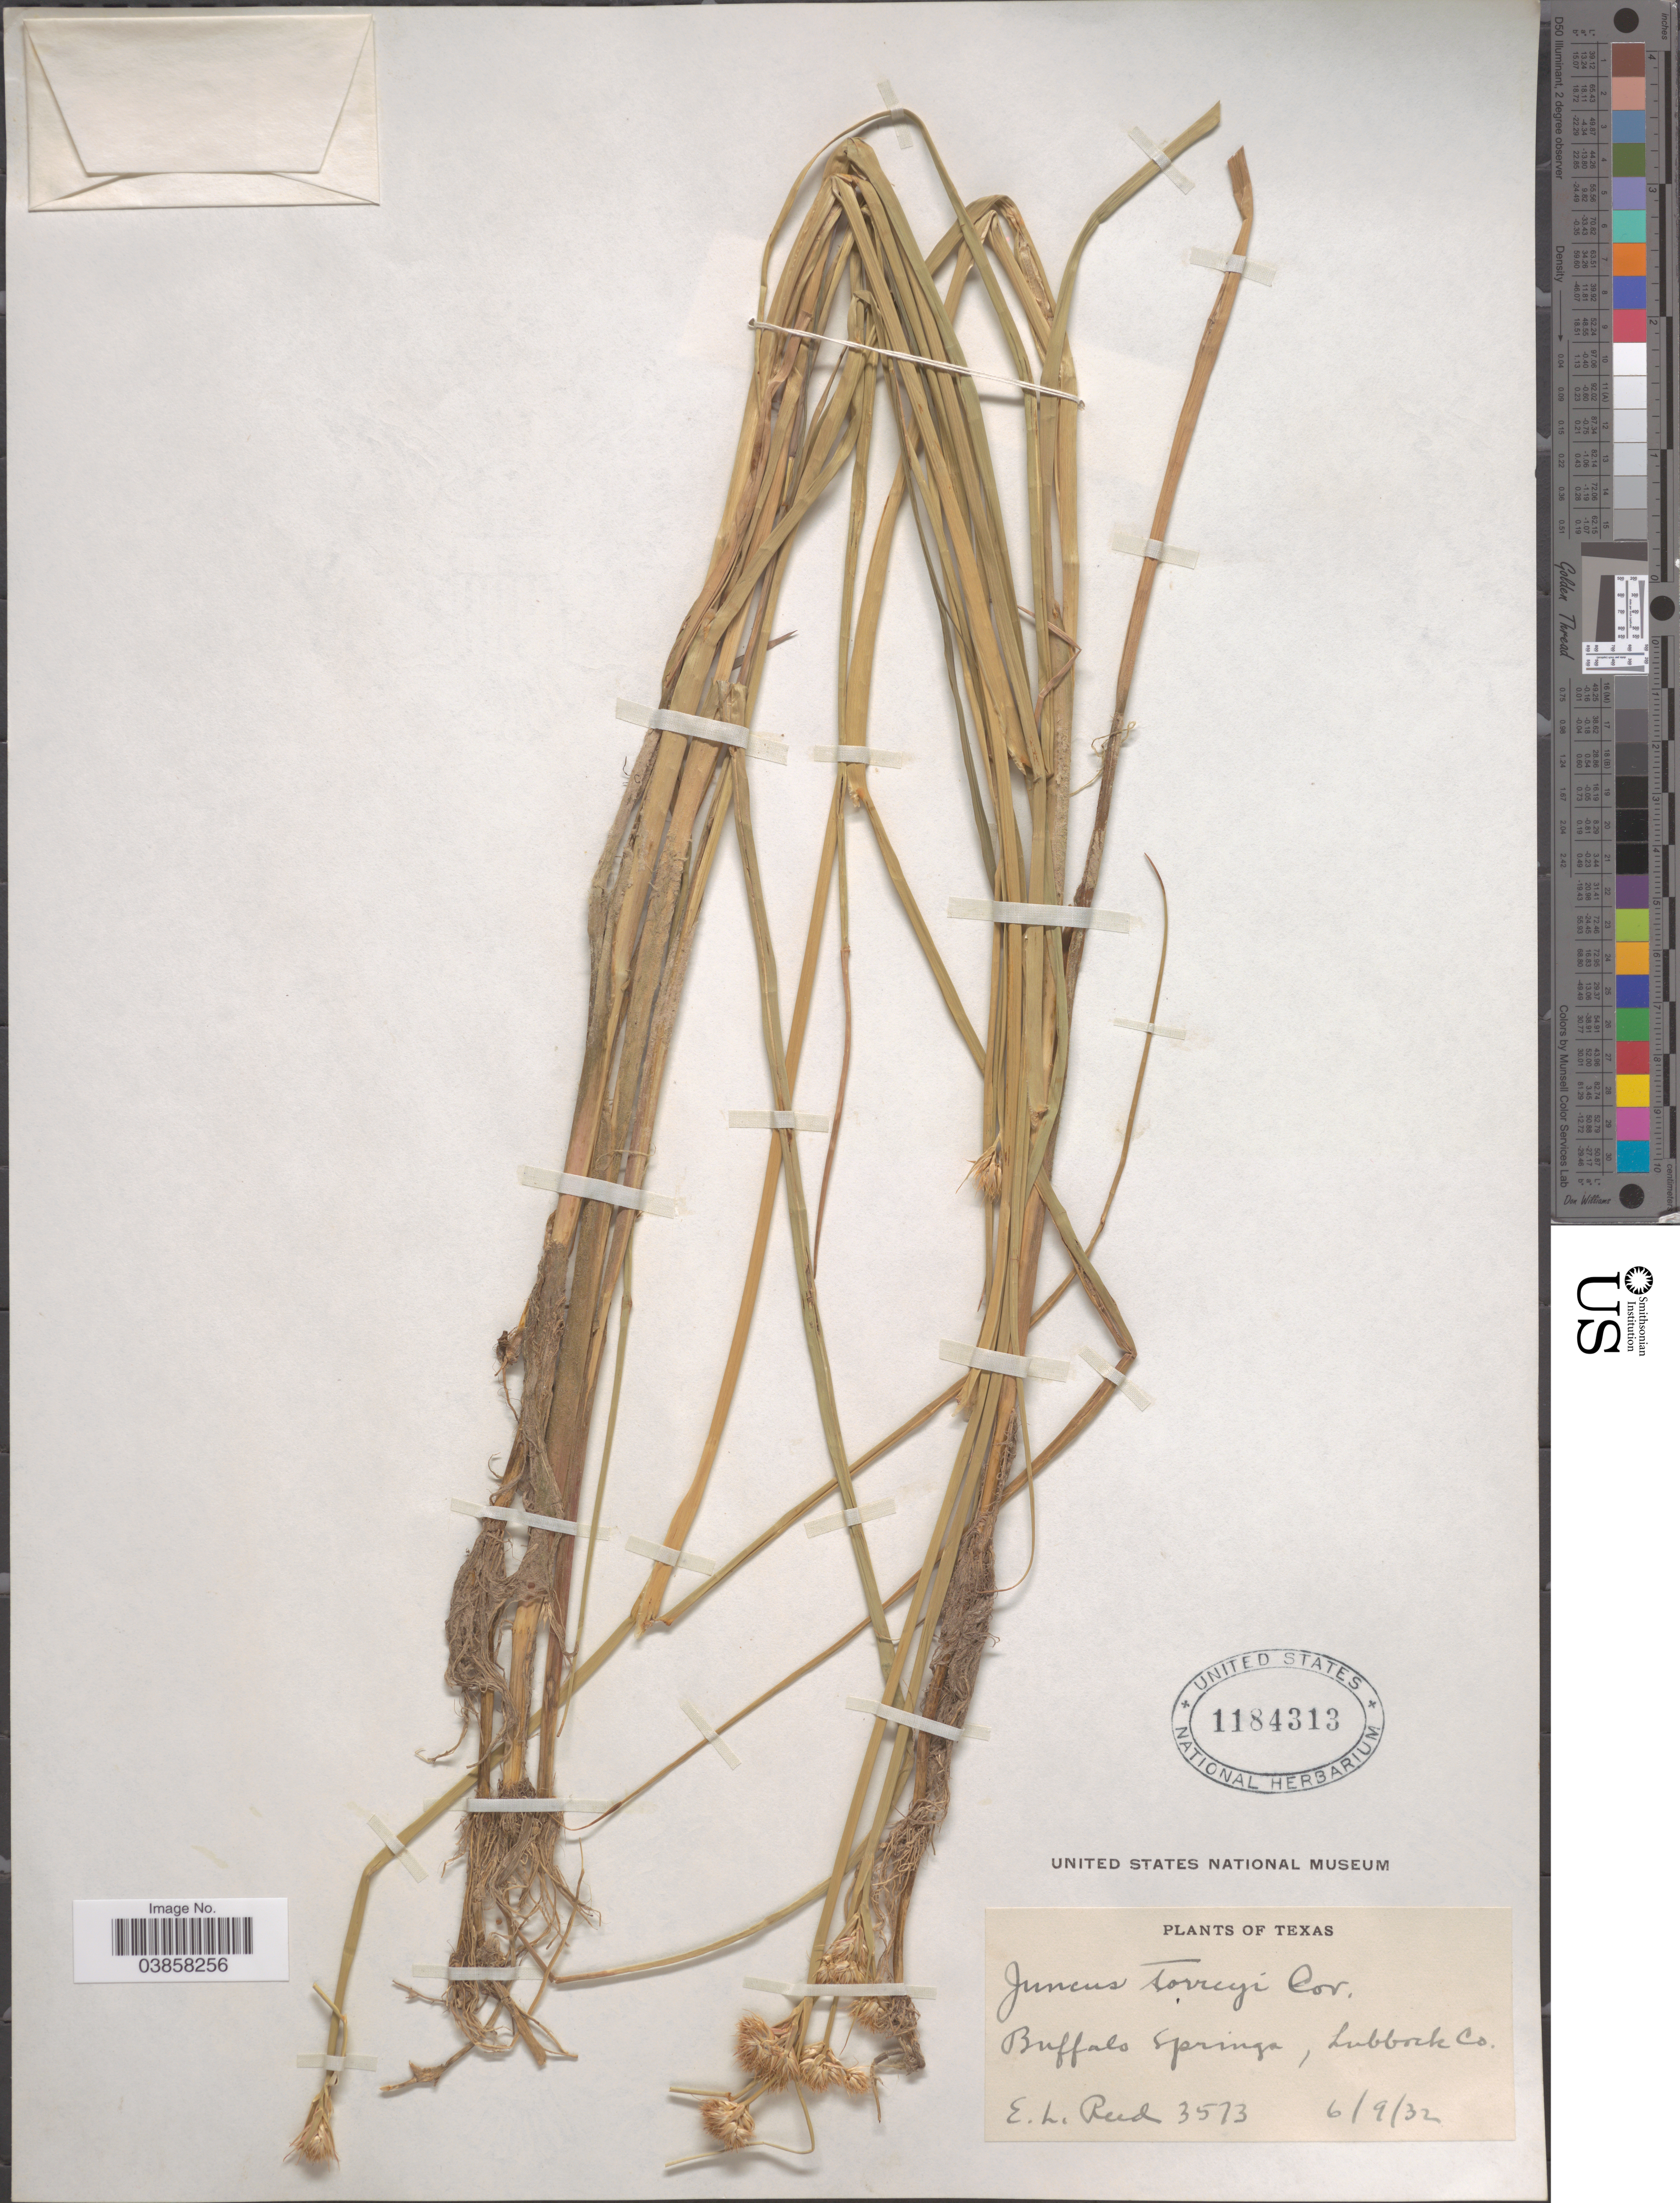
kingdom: Plantae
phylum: Tracheophyta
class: Liliopsida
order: Poales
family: Juncaceae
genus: Juncus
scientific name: Juncus torreyi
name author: Coville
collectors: E. Reed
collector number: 3573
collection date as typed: Transcribed d/m/y: 9/6/32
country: United States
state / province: Texas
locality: Buffalo Springs, Lubbock Co.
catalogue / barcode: US 1184313